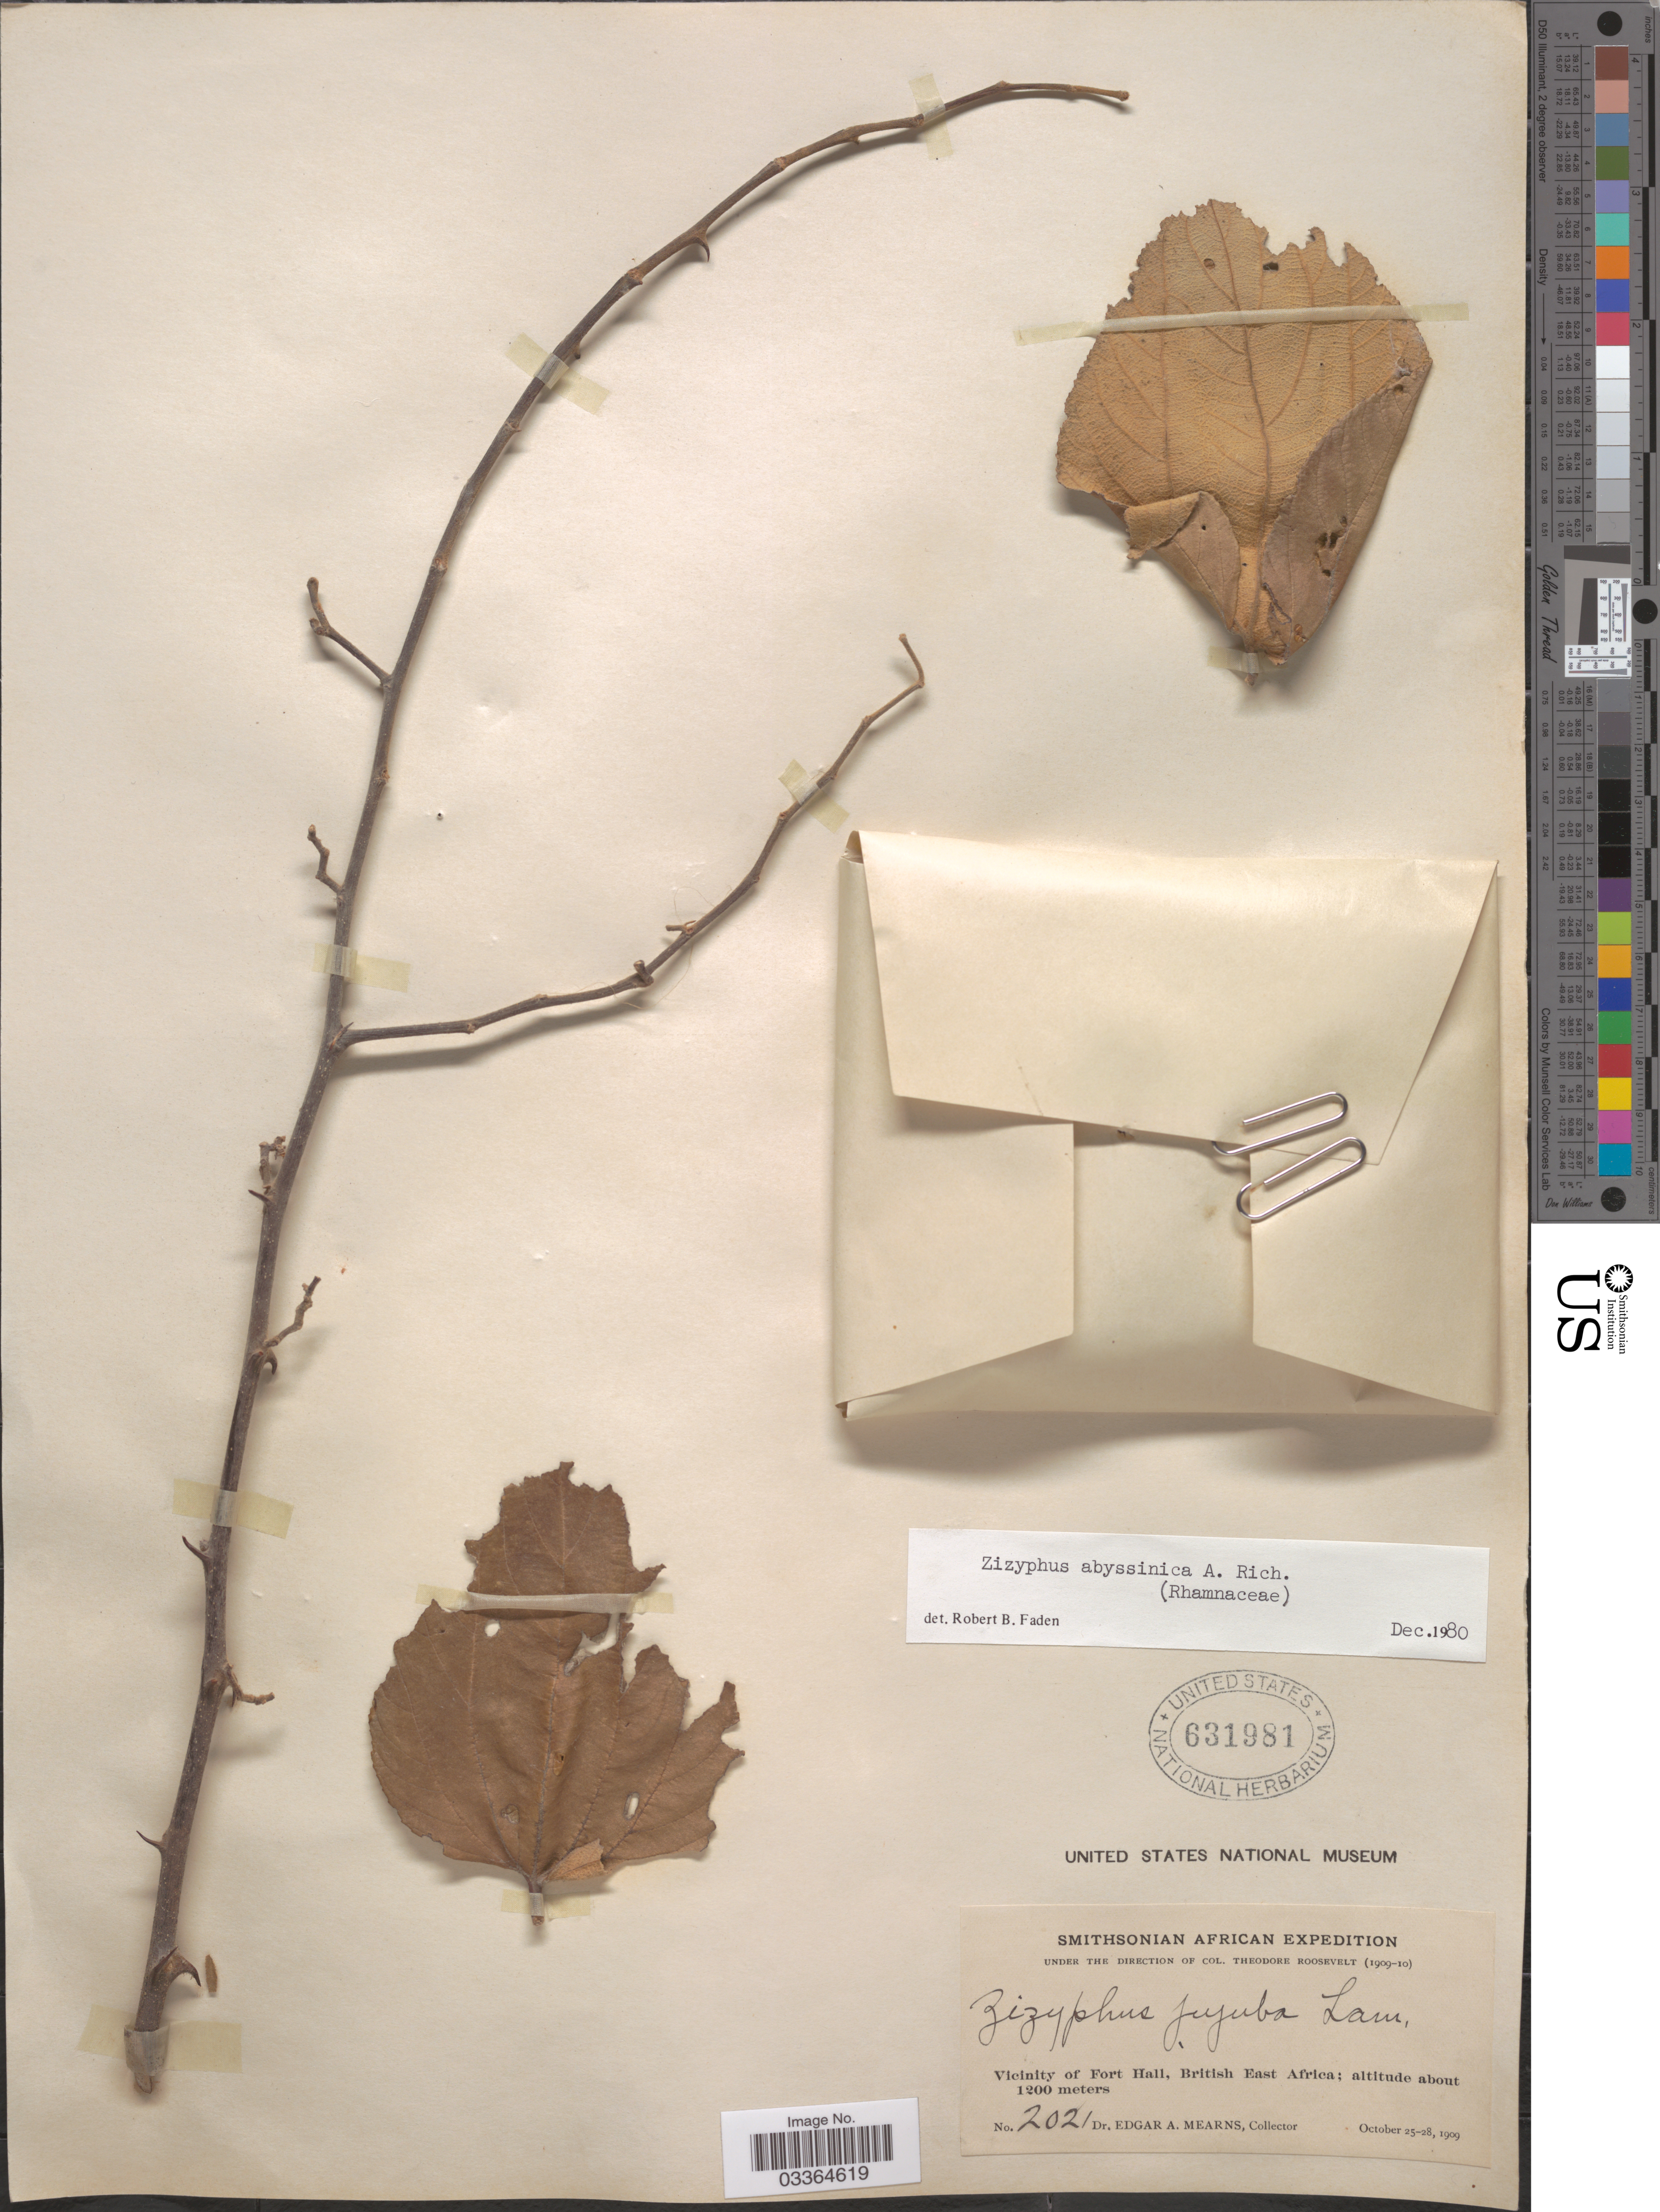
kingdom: Plantae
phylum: Tracheophyta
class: Magnoliopsida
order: Rosales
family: Rhamnaceae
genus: Ziziphus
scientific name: Ziziphus abyssinica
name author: Hochst. ex A. Rich.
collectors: E. A. Mearns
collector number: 2021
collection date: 1909-10-25/1909-10-28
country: Kenya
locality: Vicinity of Fort Hall, British East Africa.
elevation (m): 1200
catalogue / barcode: US 631981